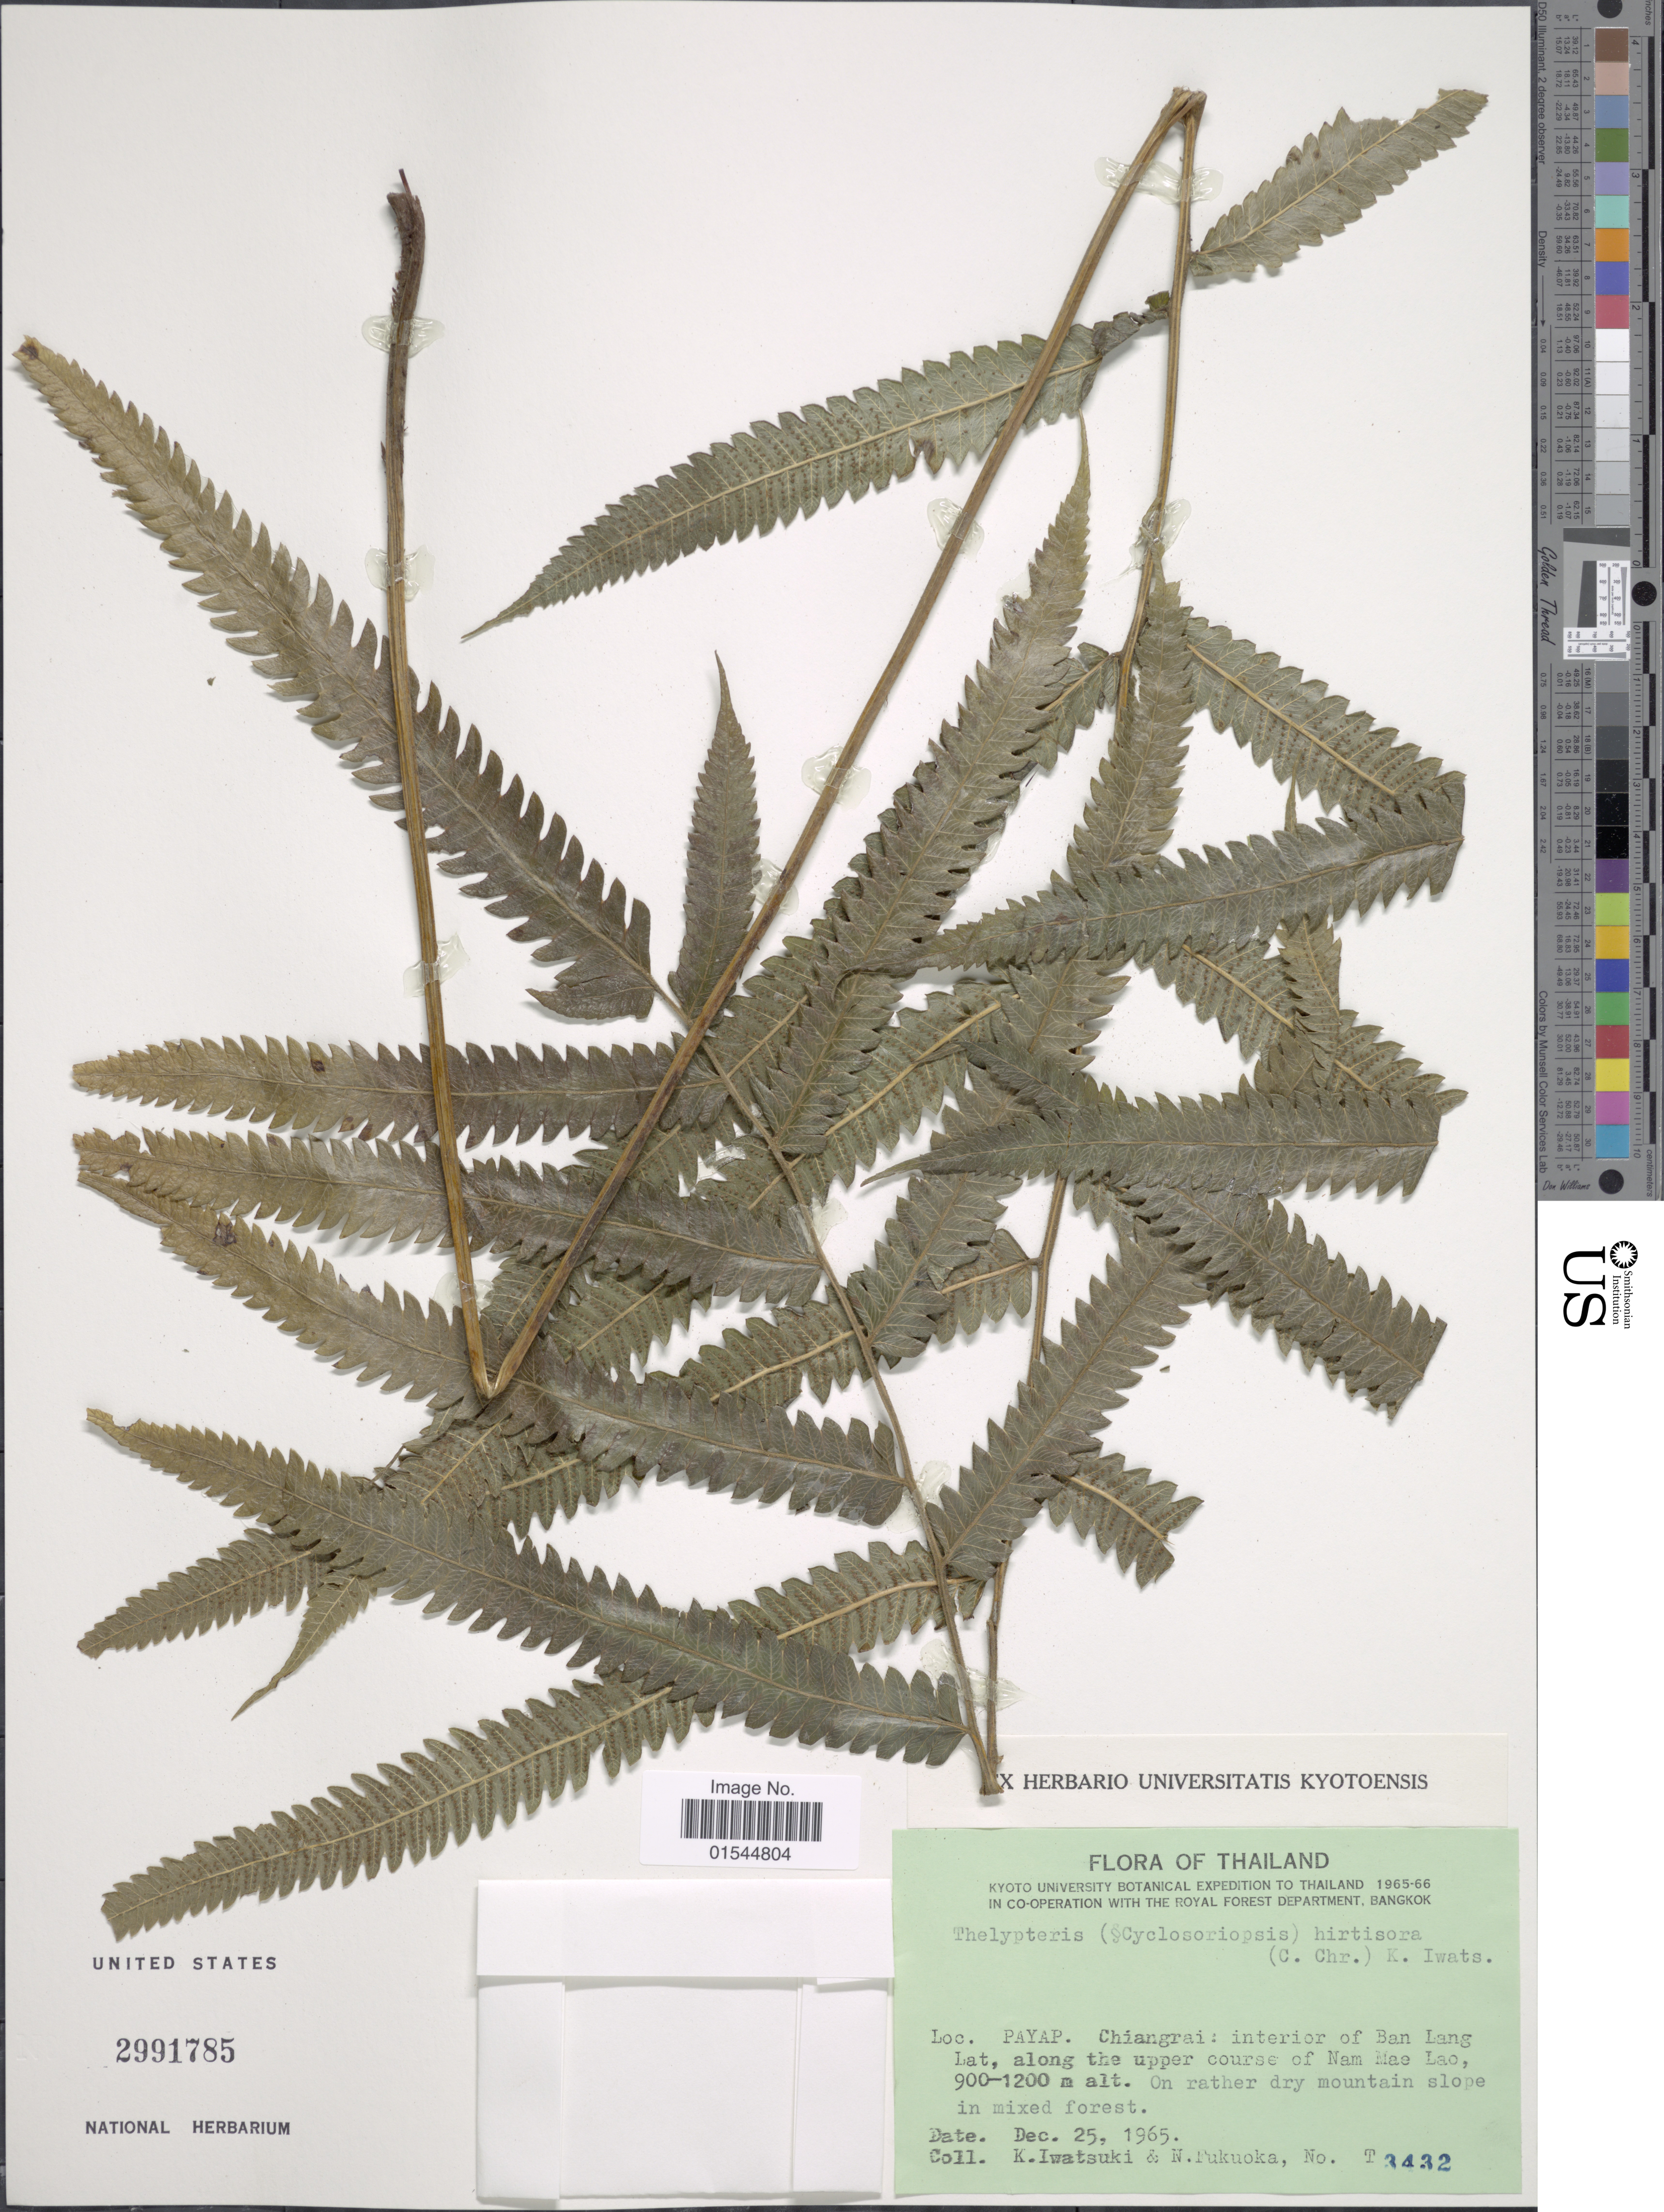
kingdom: Plantae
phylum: Tracheophyta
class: Polypodiopsida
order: Polypodiales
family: Thelypteridaceae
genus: Sphaerostephanos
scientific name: Sphaerostephanos validus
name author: (C. Chr.) Holttum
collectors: K. Iwatsuki & N. Fukuoka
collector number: T3432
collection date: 1965-12-25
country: Thailand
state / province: Chiang Rai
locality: Payap. Chiangrai: interior of Ban Lang Lat, along the upper course of Nam Mae Lao, on rather dry mountain slope in mixed forest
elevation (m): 900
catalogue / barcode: US 2991785